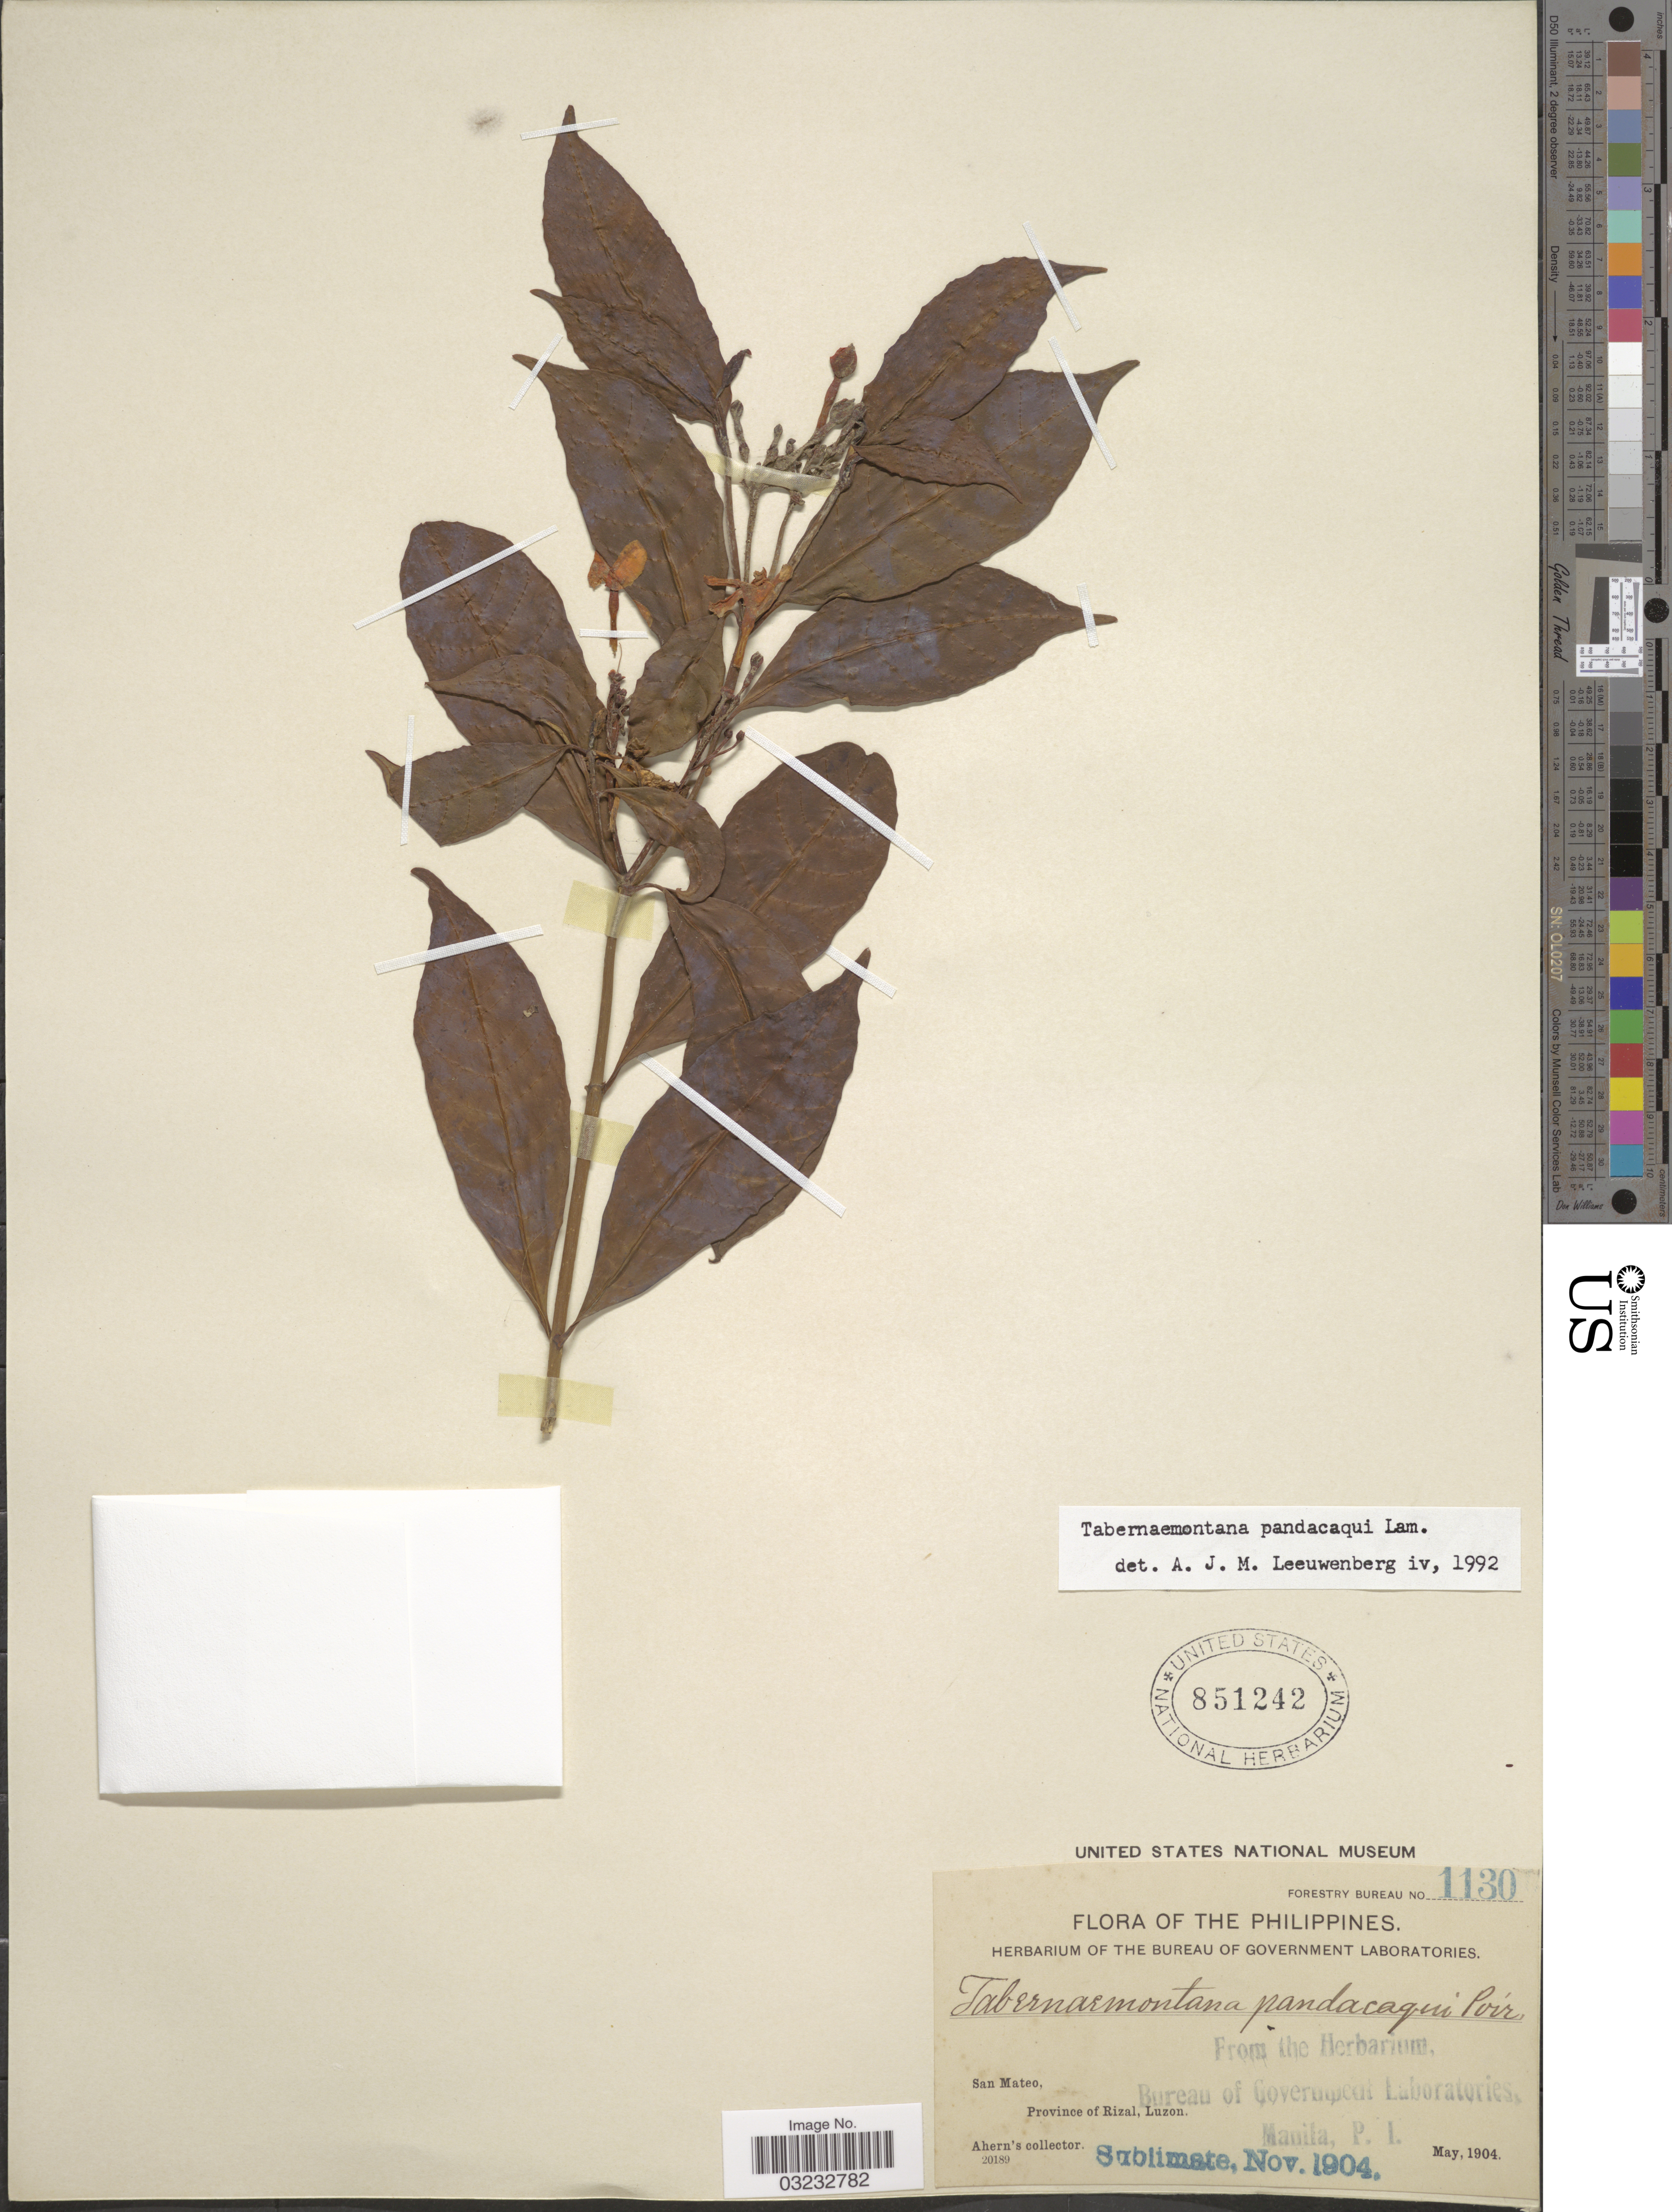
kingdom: Plantae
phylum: Tracheophyta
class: Magnoliopsida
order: Gentianales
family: Apocynaceae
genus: Tabernaemontana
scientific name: Tabernaemontana pandacaqui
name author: Poir.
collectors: Ahern's collector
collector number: Forestry Bureau 1130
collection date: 1904-05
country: Philippines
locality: San Mateo, Province of Rizal, Luzon.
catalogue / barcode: US 851242